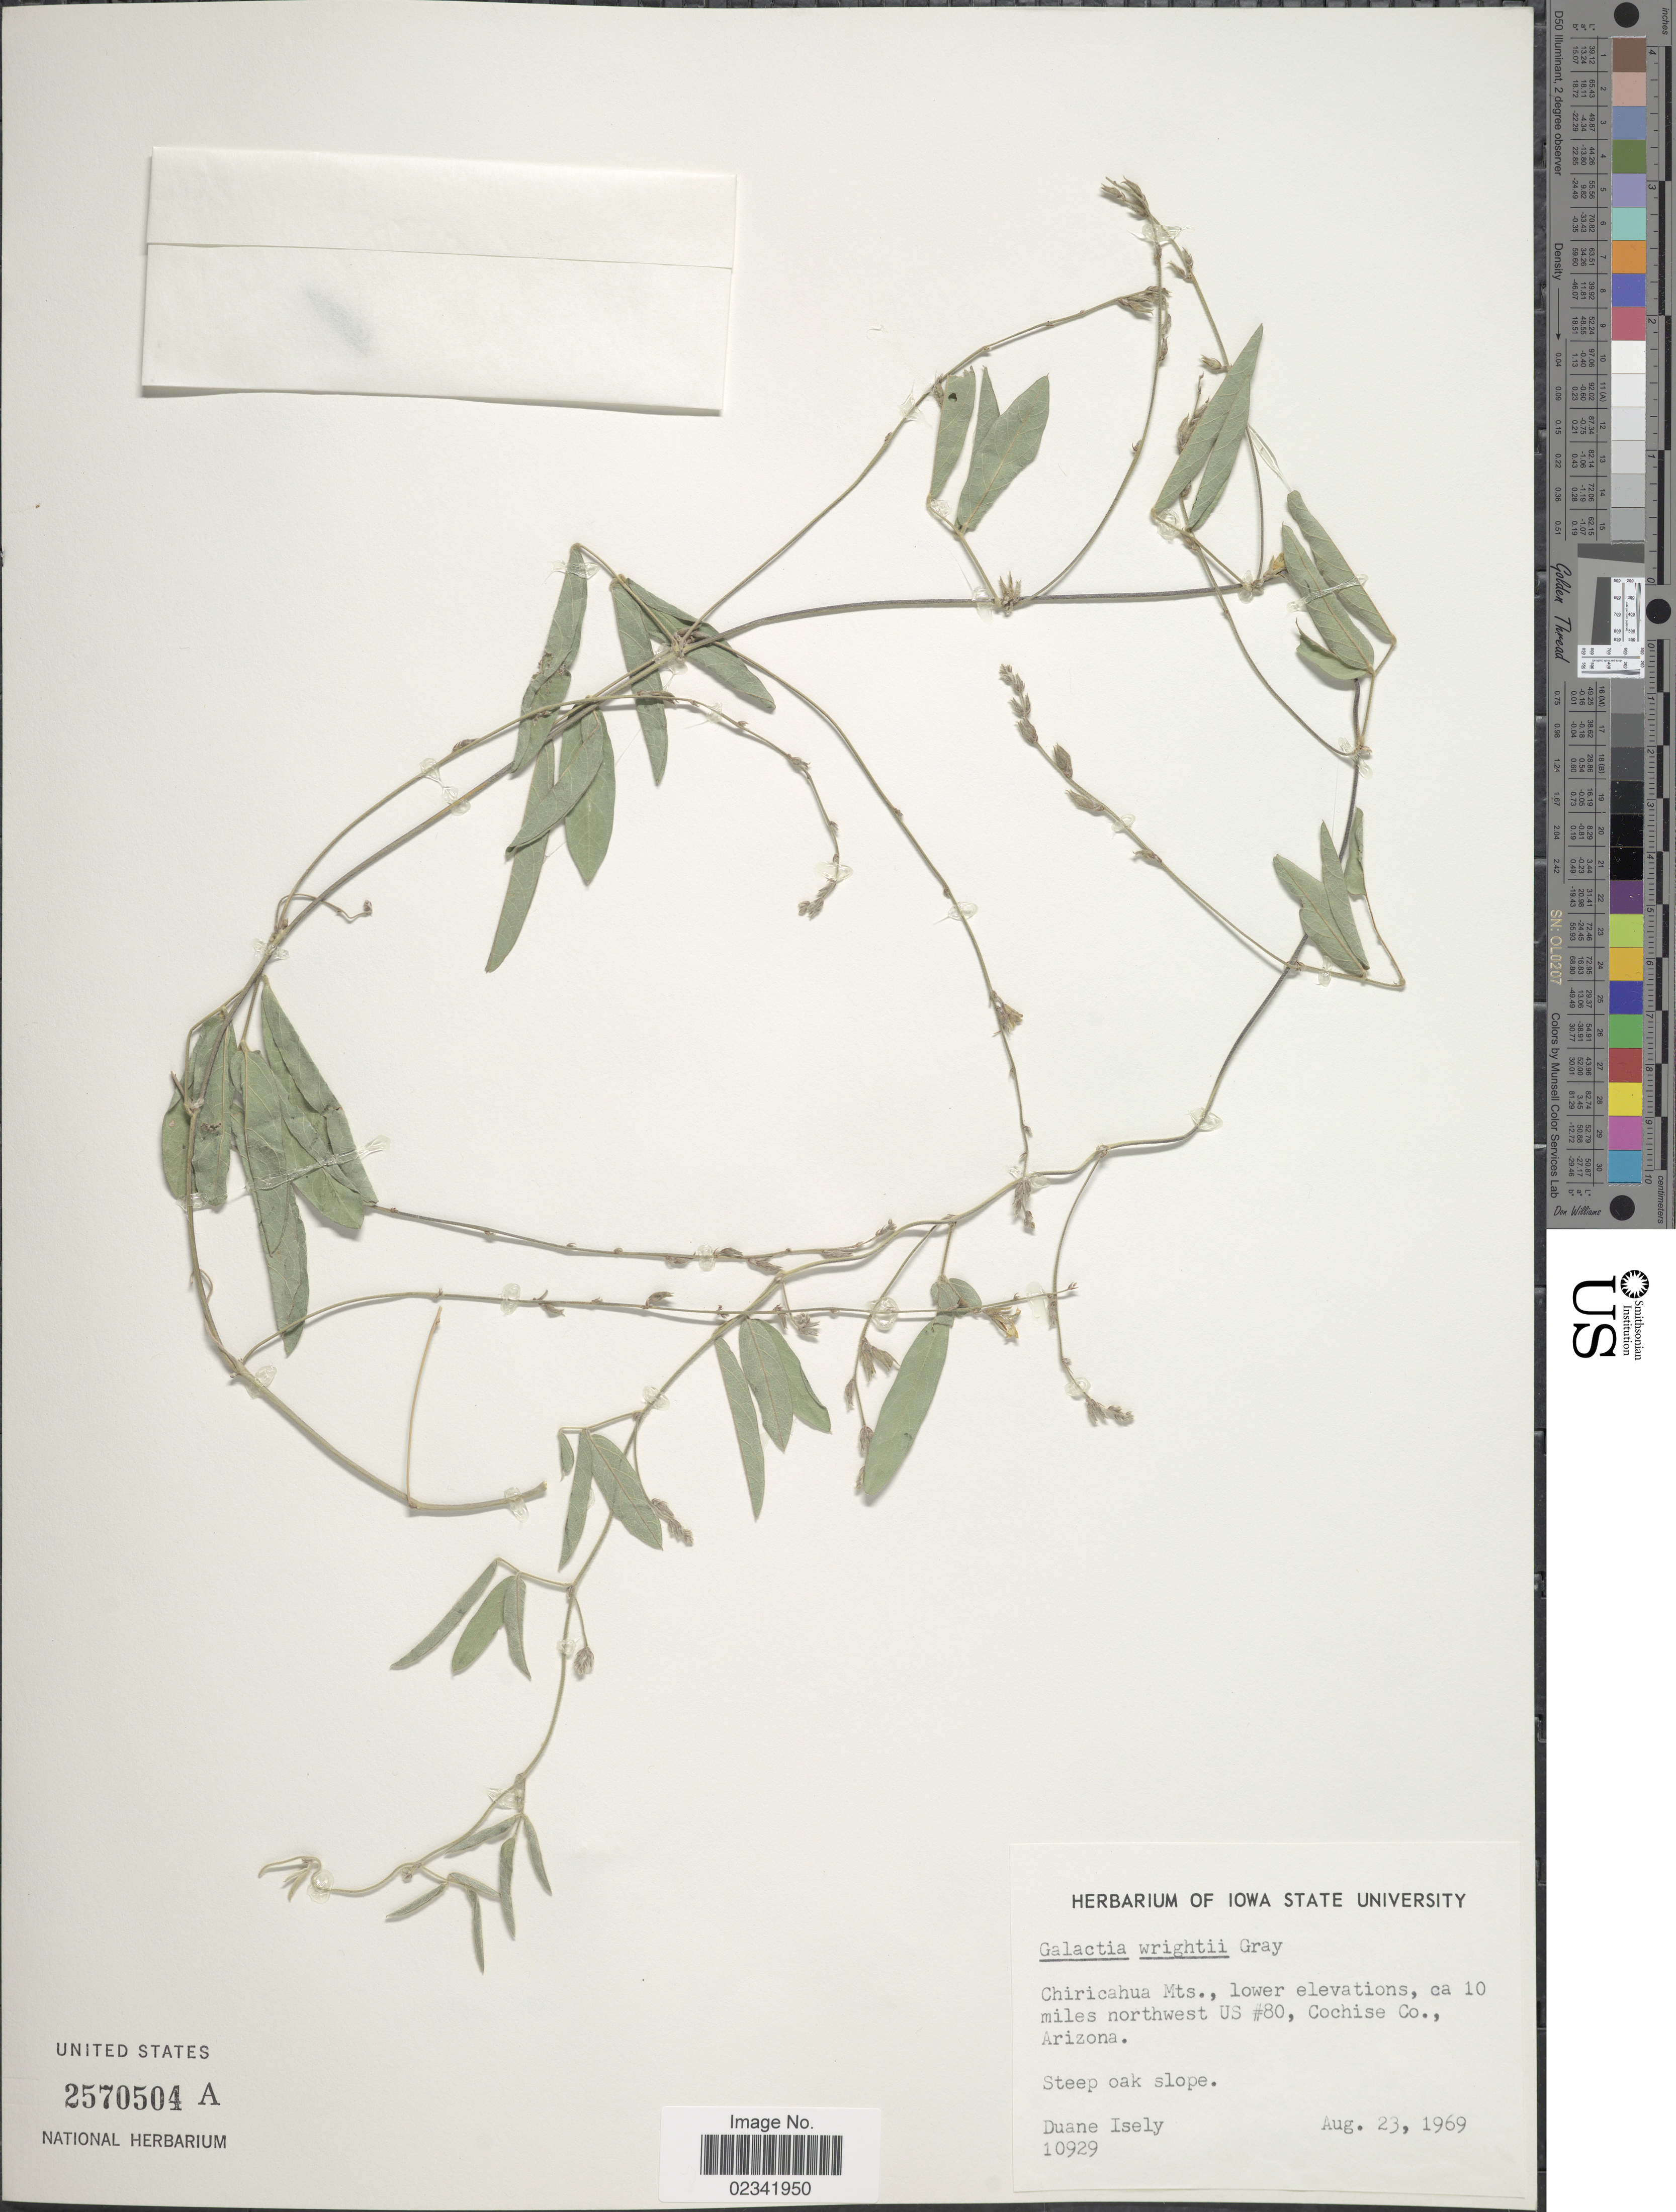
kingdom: Plantae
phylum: Tracheophyta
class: Magnoliopsida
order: Fabales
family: Fabaceae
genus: Galactia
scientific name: Galactia wrightii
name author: A. Gray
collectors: D. Isley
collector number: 10929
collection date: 1969-08-23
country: United States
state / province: Arizona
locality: Chiricahua Mts., 10 miles northwest of US #80, Cochise Co., Arizona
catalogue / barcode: US 2570504A